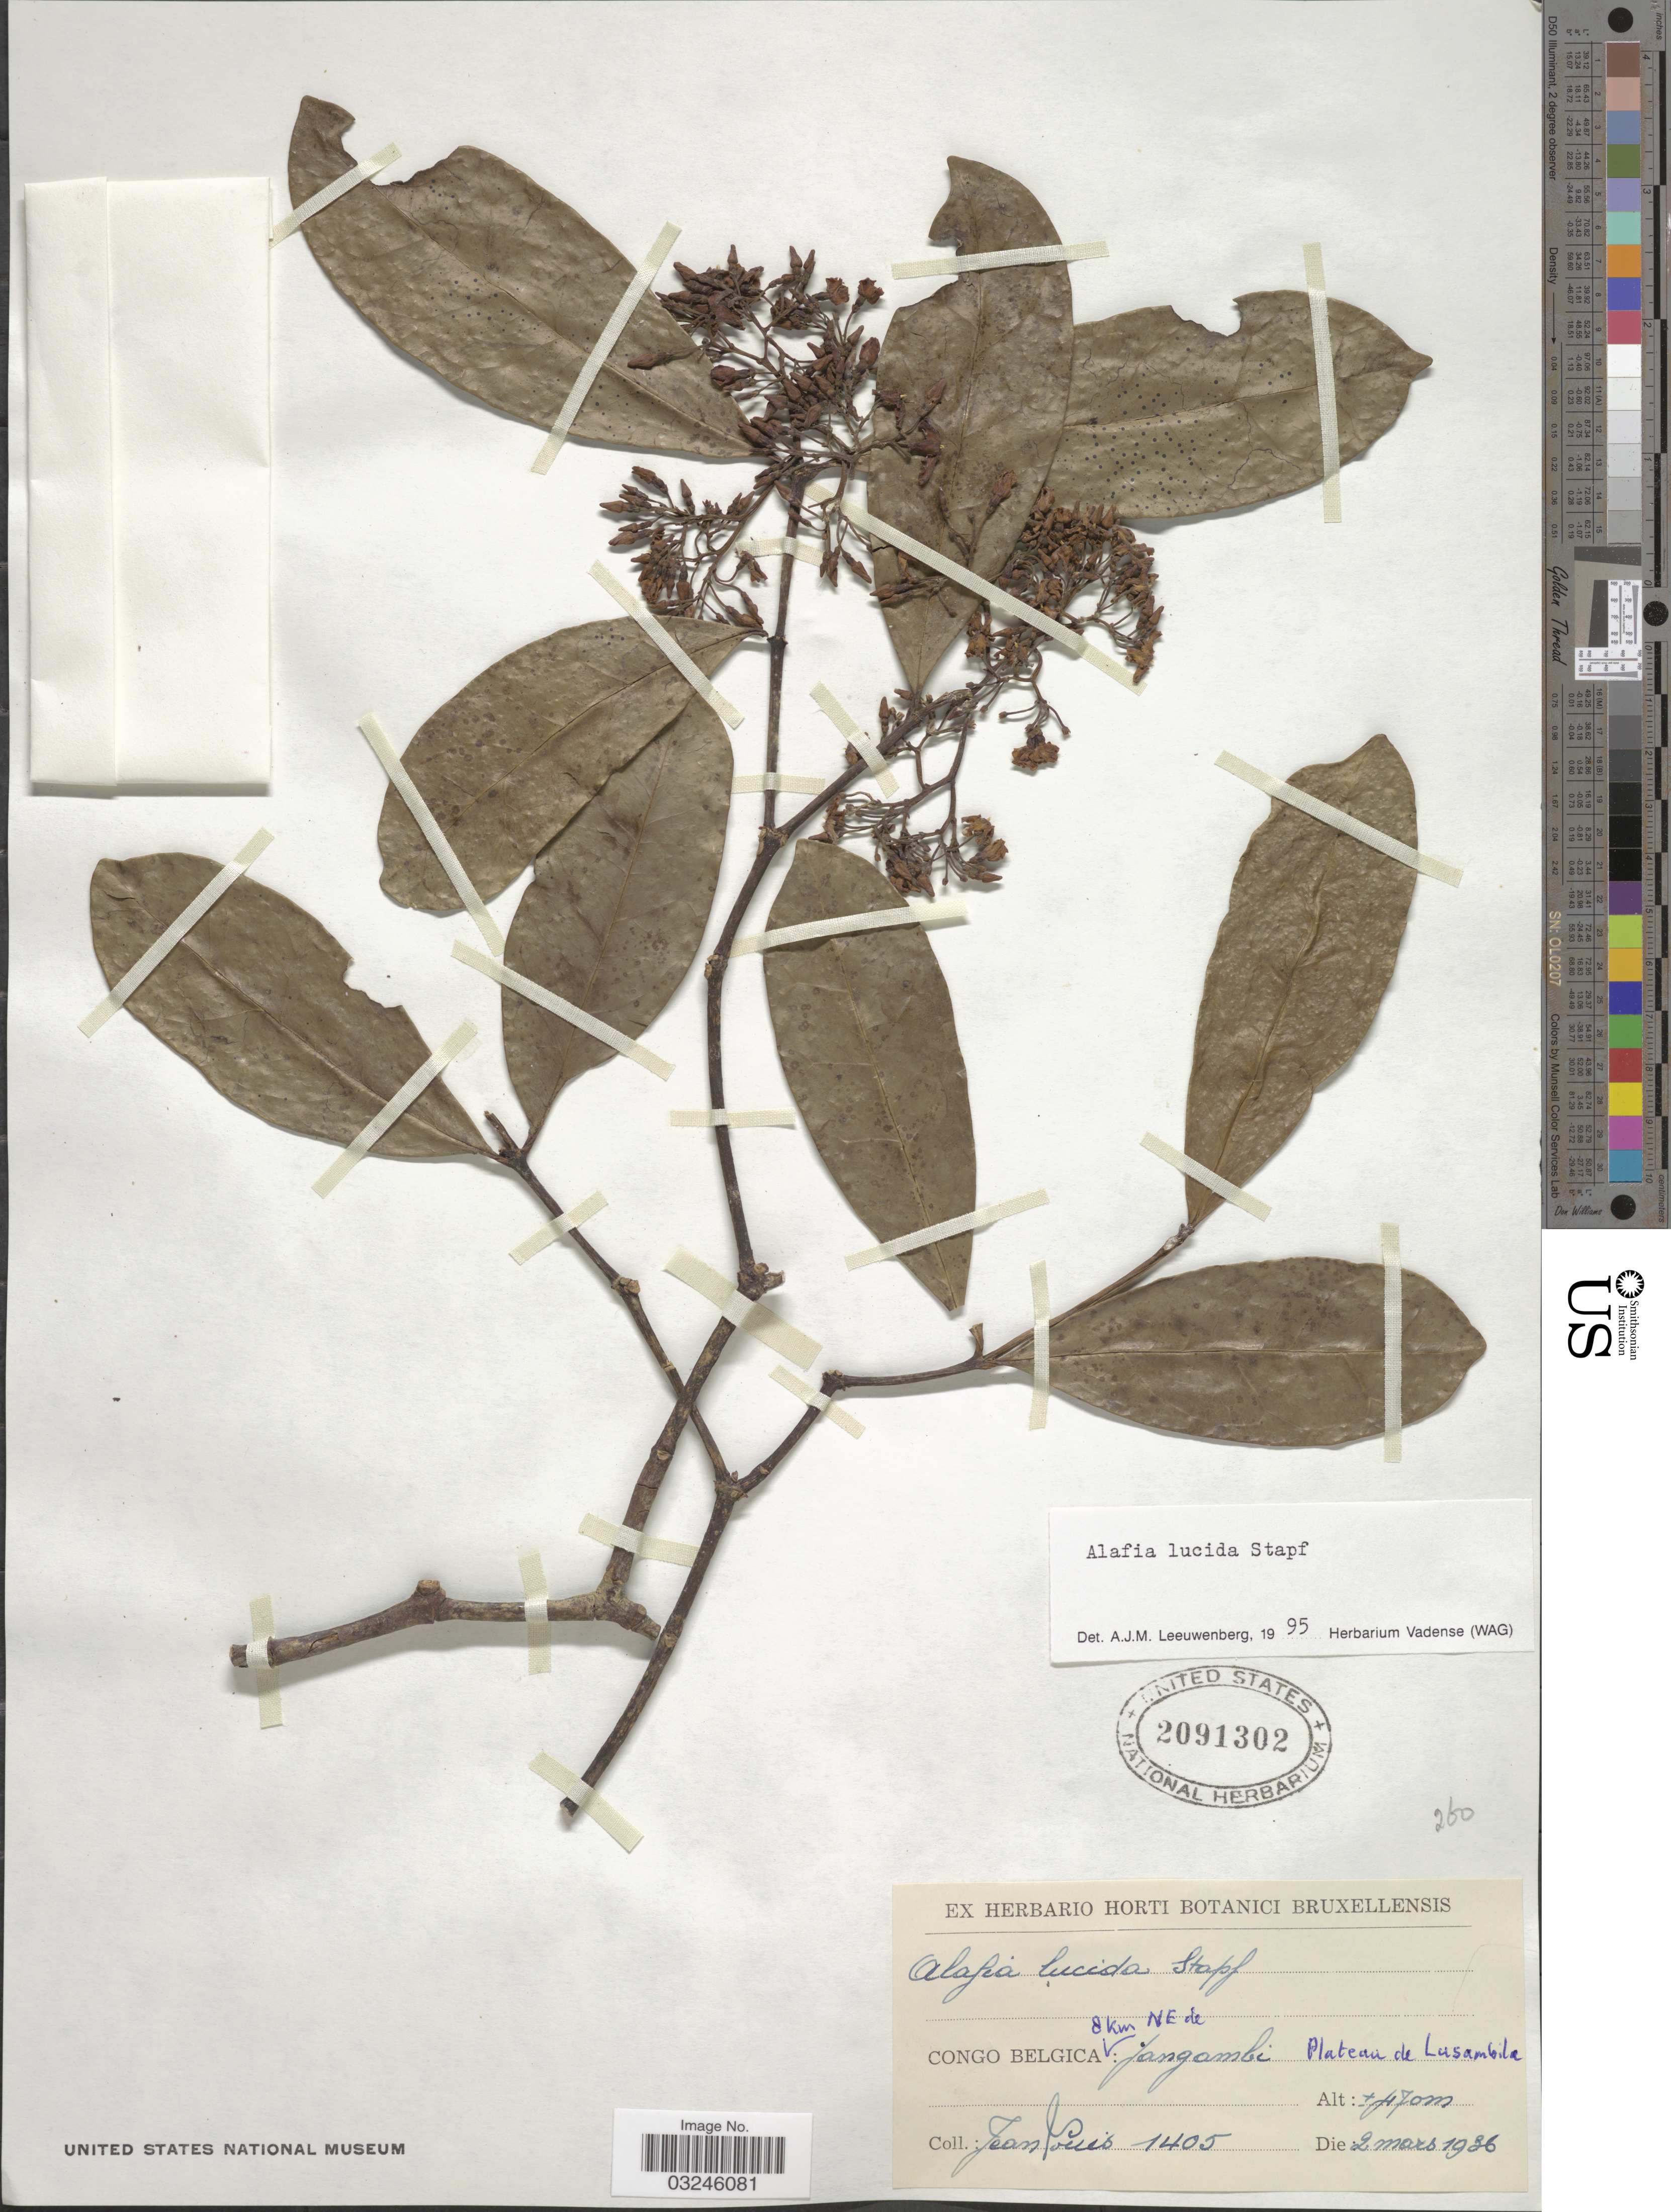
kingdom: Plantae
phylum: Tracheophyta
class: Magnoliopsida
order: Gentianales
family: Apocynaceae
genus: Alafia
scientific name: Alafia lucida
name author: Stapf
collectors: J. Louis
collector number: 1405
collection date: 1936-03-02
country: Congo, Democratic Republic of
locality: Congo Belgica: 8 km NE de Yangambi Plateau de Lusambila.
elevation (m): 470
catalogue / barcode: US 2091302